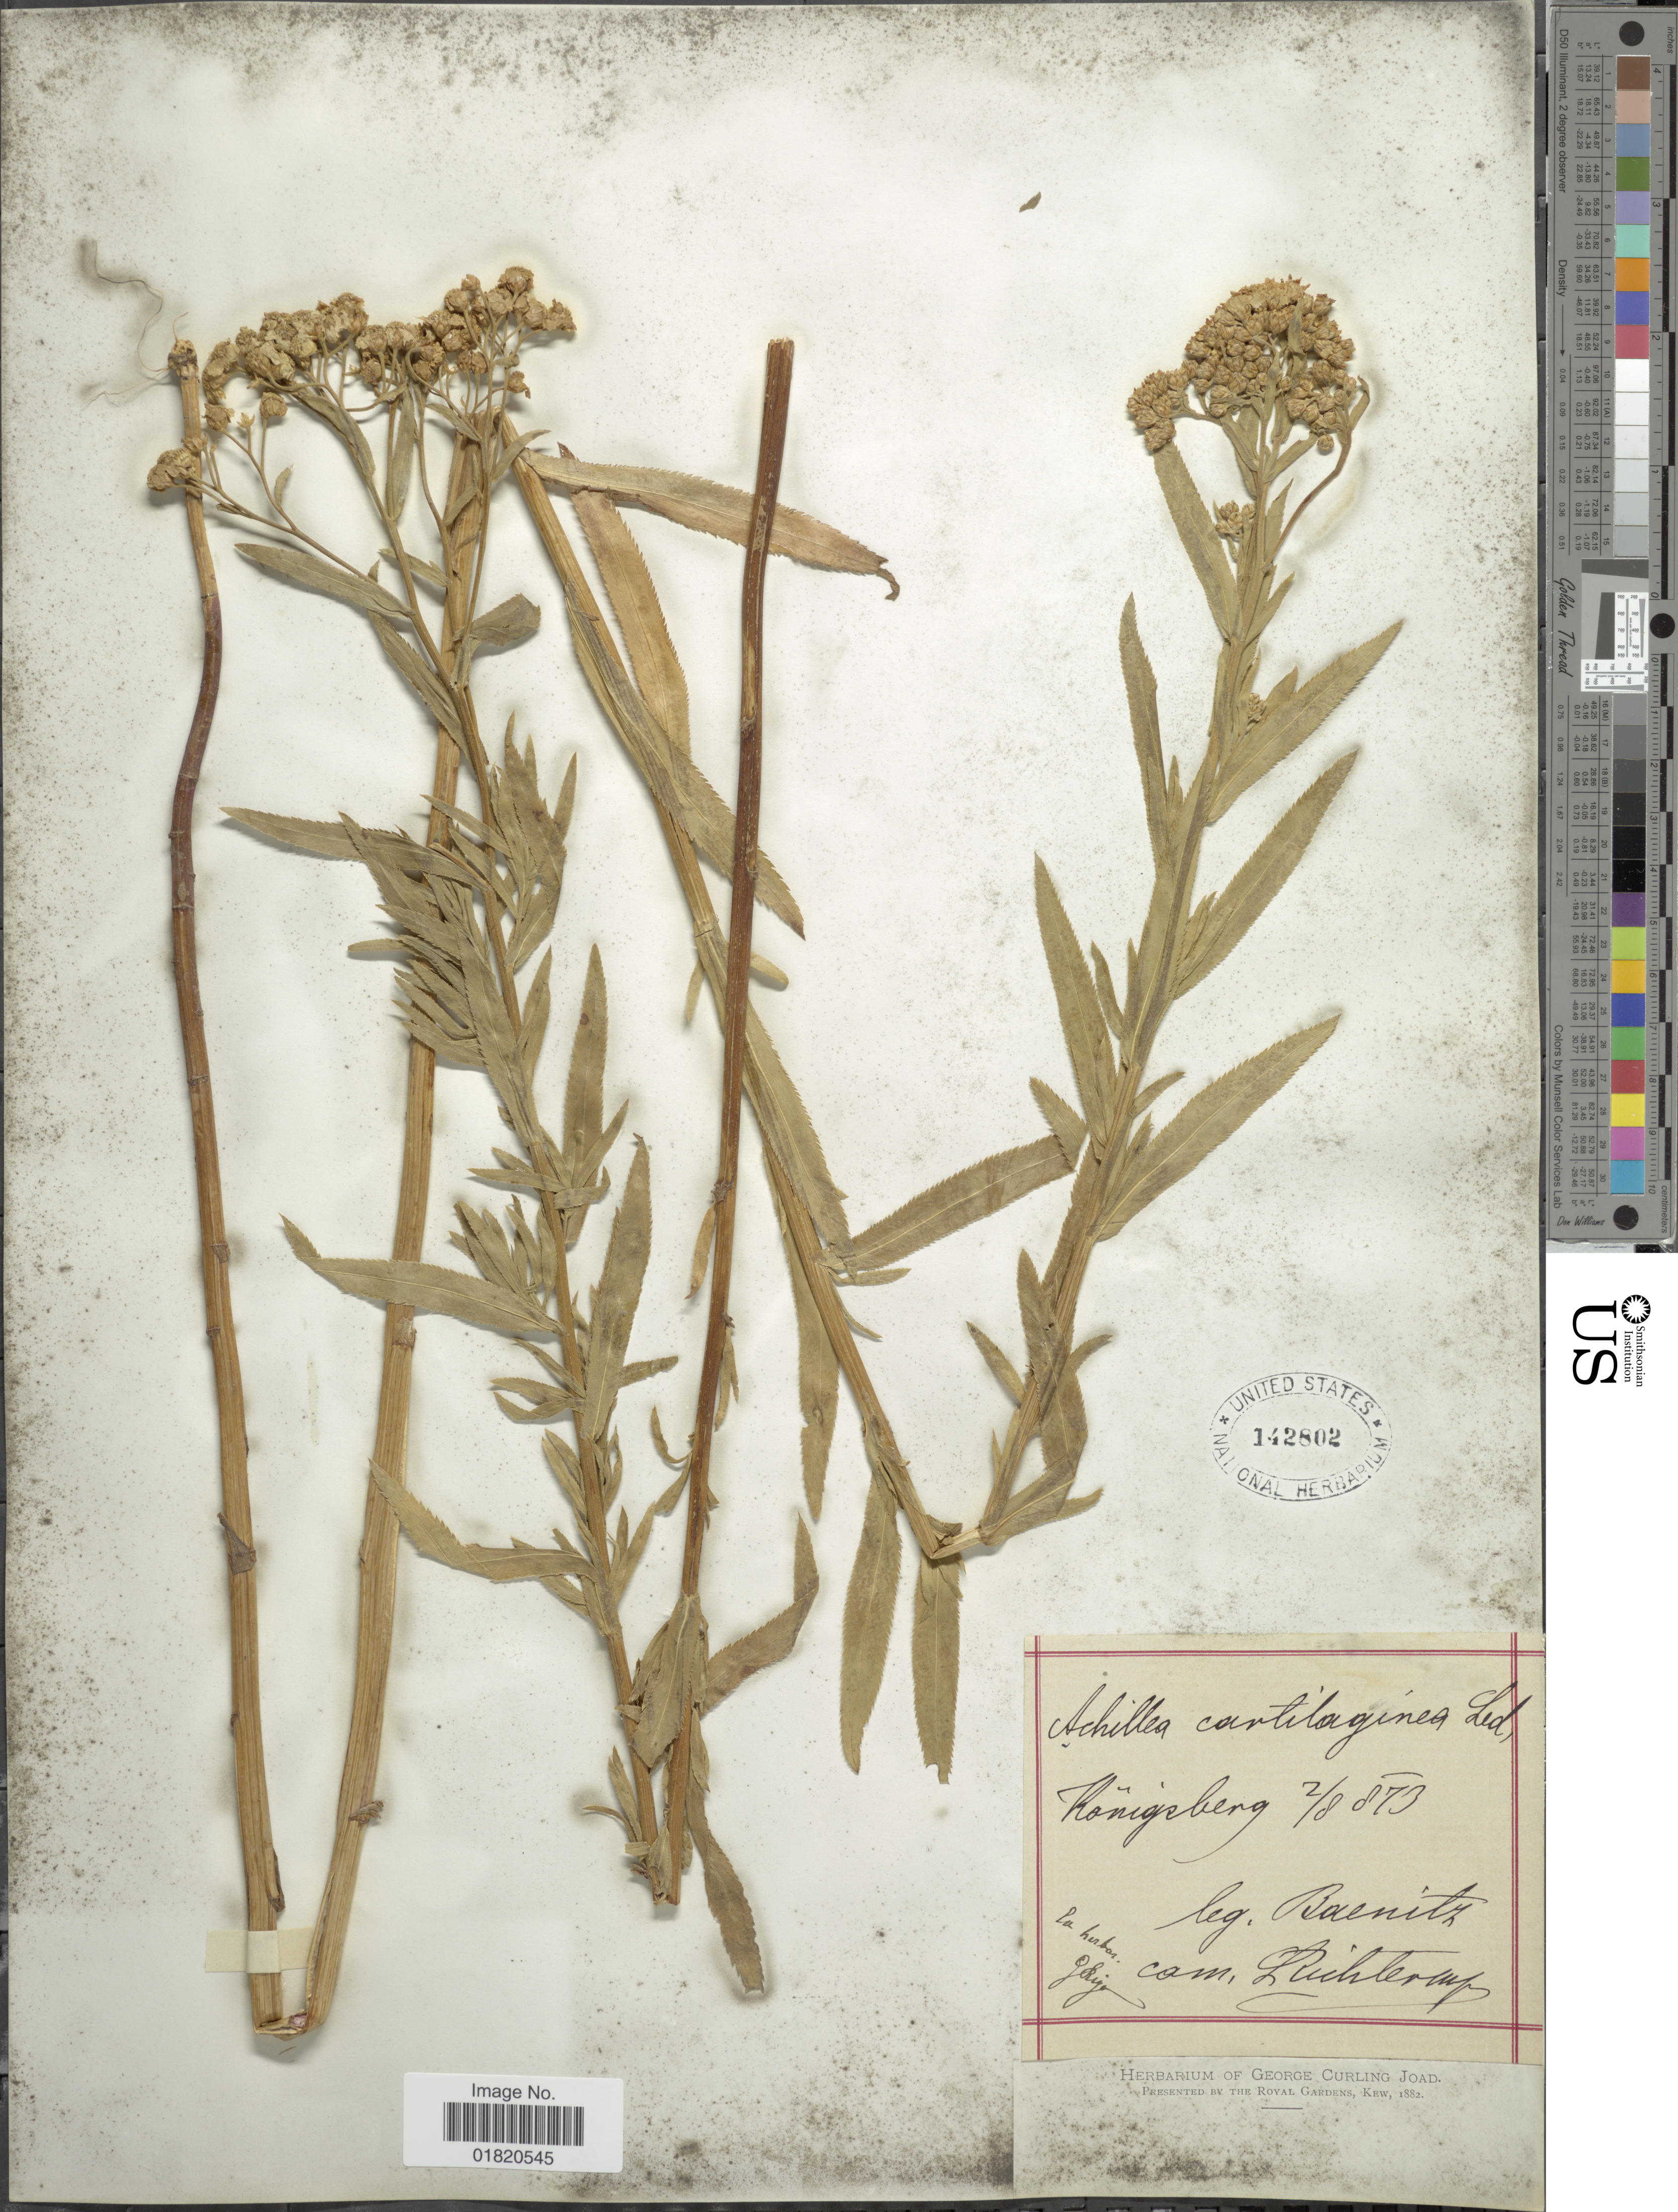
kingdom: Plantae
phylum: Tracheophyta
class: Magnoliopsida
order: Asterales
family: Asteraceae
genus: Achillea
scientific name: Achillea cartilaginea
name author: L.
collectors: K. Baenitz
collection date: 1873-08-02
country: Germany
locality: Konigsberg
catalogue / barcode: US 142802